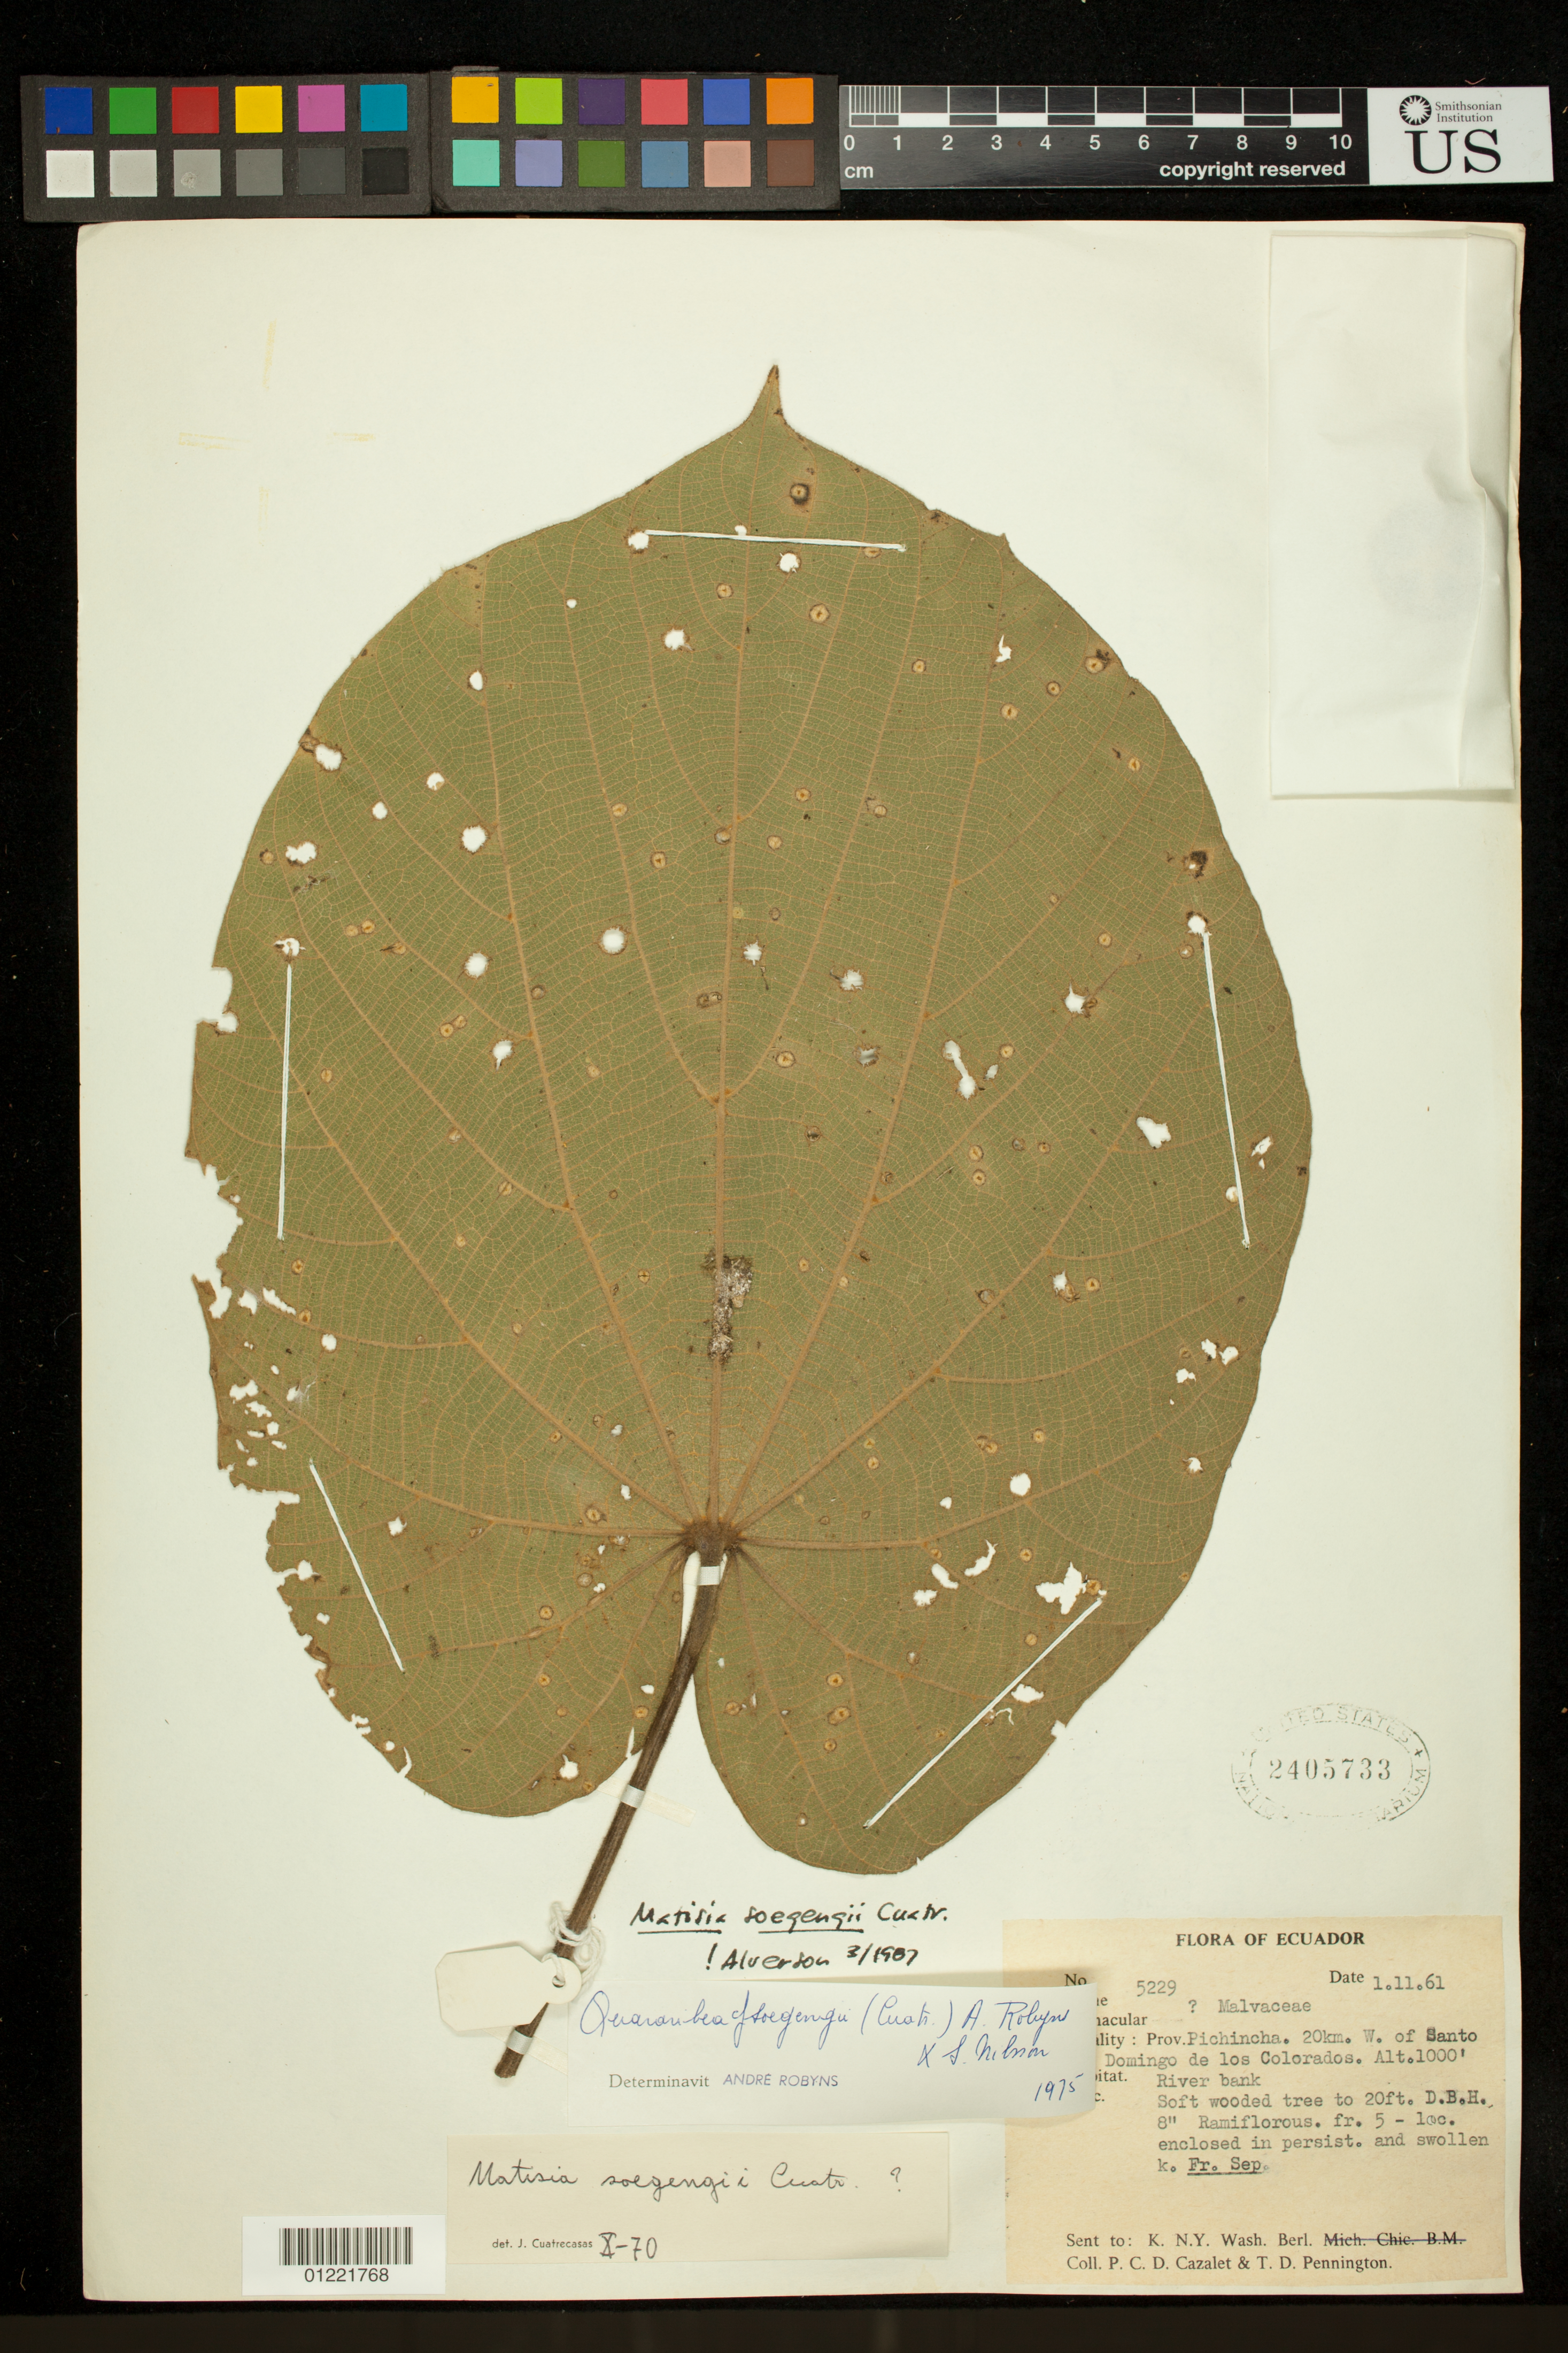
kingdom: Plantae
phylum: Tracheophyta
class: Magnoliopsida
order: Malvales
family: Malvaceae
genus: Matisia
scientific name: Matisia soegengii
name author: Cuatrec.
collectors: P. Cazalet & T. D. Pennington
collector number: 5229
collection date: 1961-11-01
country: Ecuador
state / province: Pichincha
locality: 20km. W. of Santo Domingo de los Colorados. River bank.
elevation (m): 305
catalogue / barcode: US 2405733